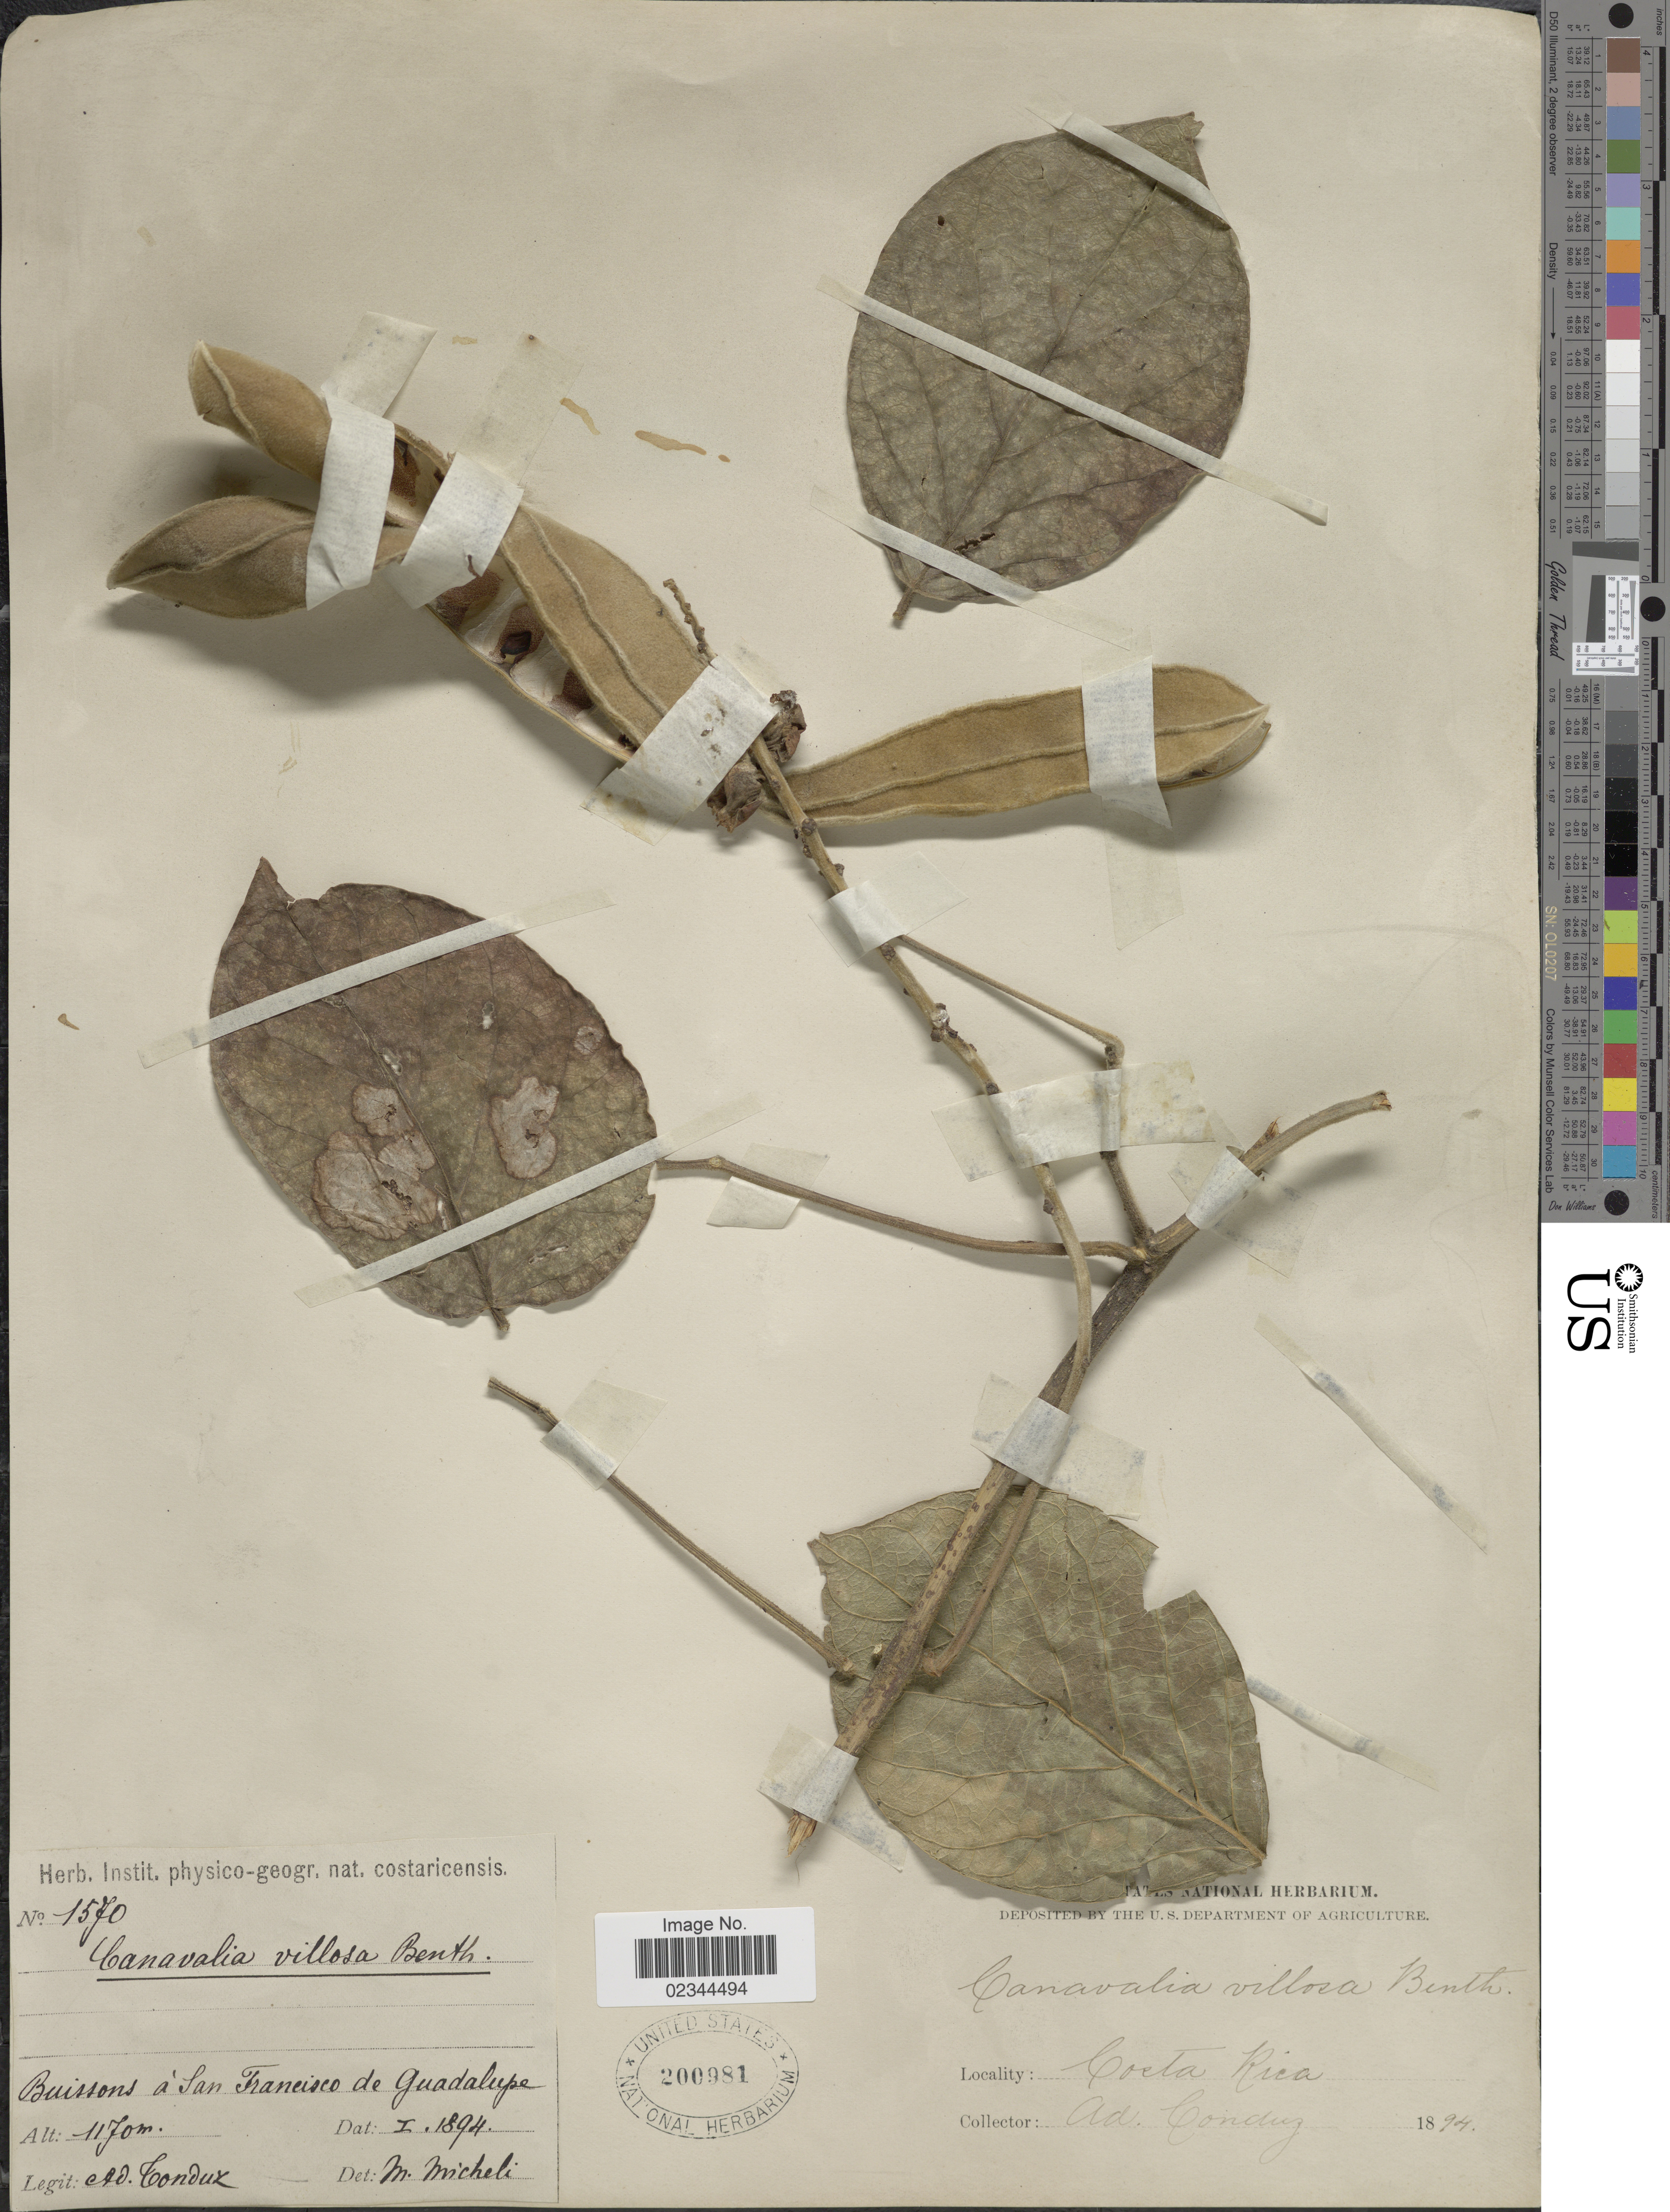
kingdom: Plantae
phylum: Tracheophyta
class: Magnoliopsida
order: Fabales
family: Fabaceae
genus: Canavalia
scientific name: Canavalia villosa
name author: Benth.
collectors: A. Tonduz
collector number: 1570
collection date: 1894-01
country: Costa Rica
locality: Buissons a San Francisco de Guadalupe.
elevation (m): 1170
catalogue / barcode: US 200981